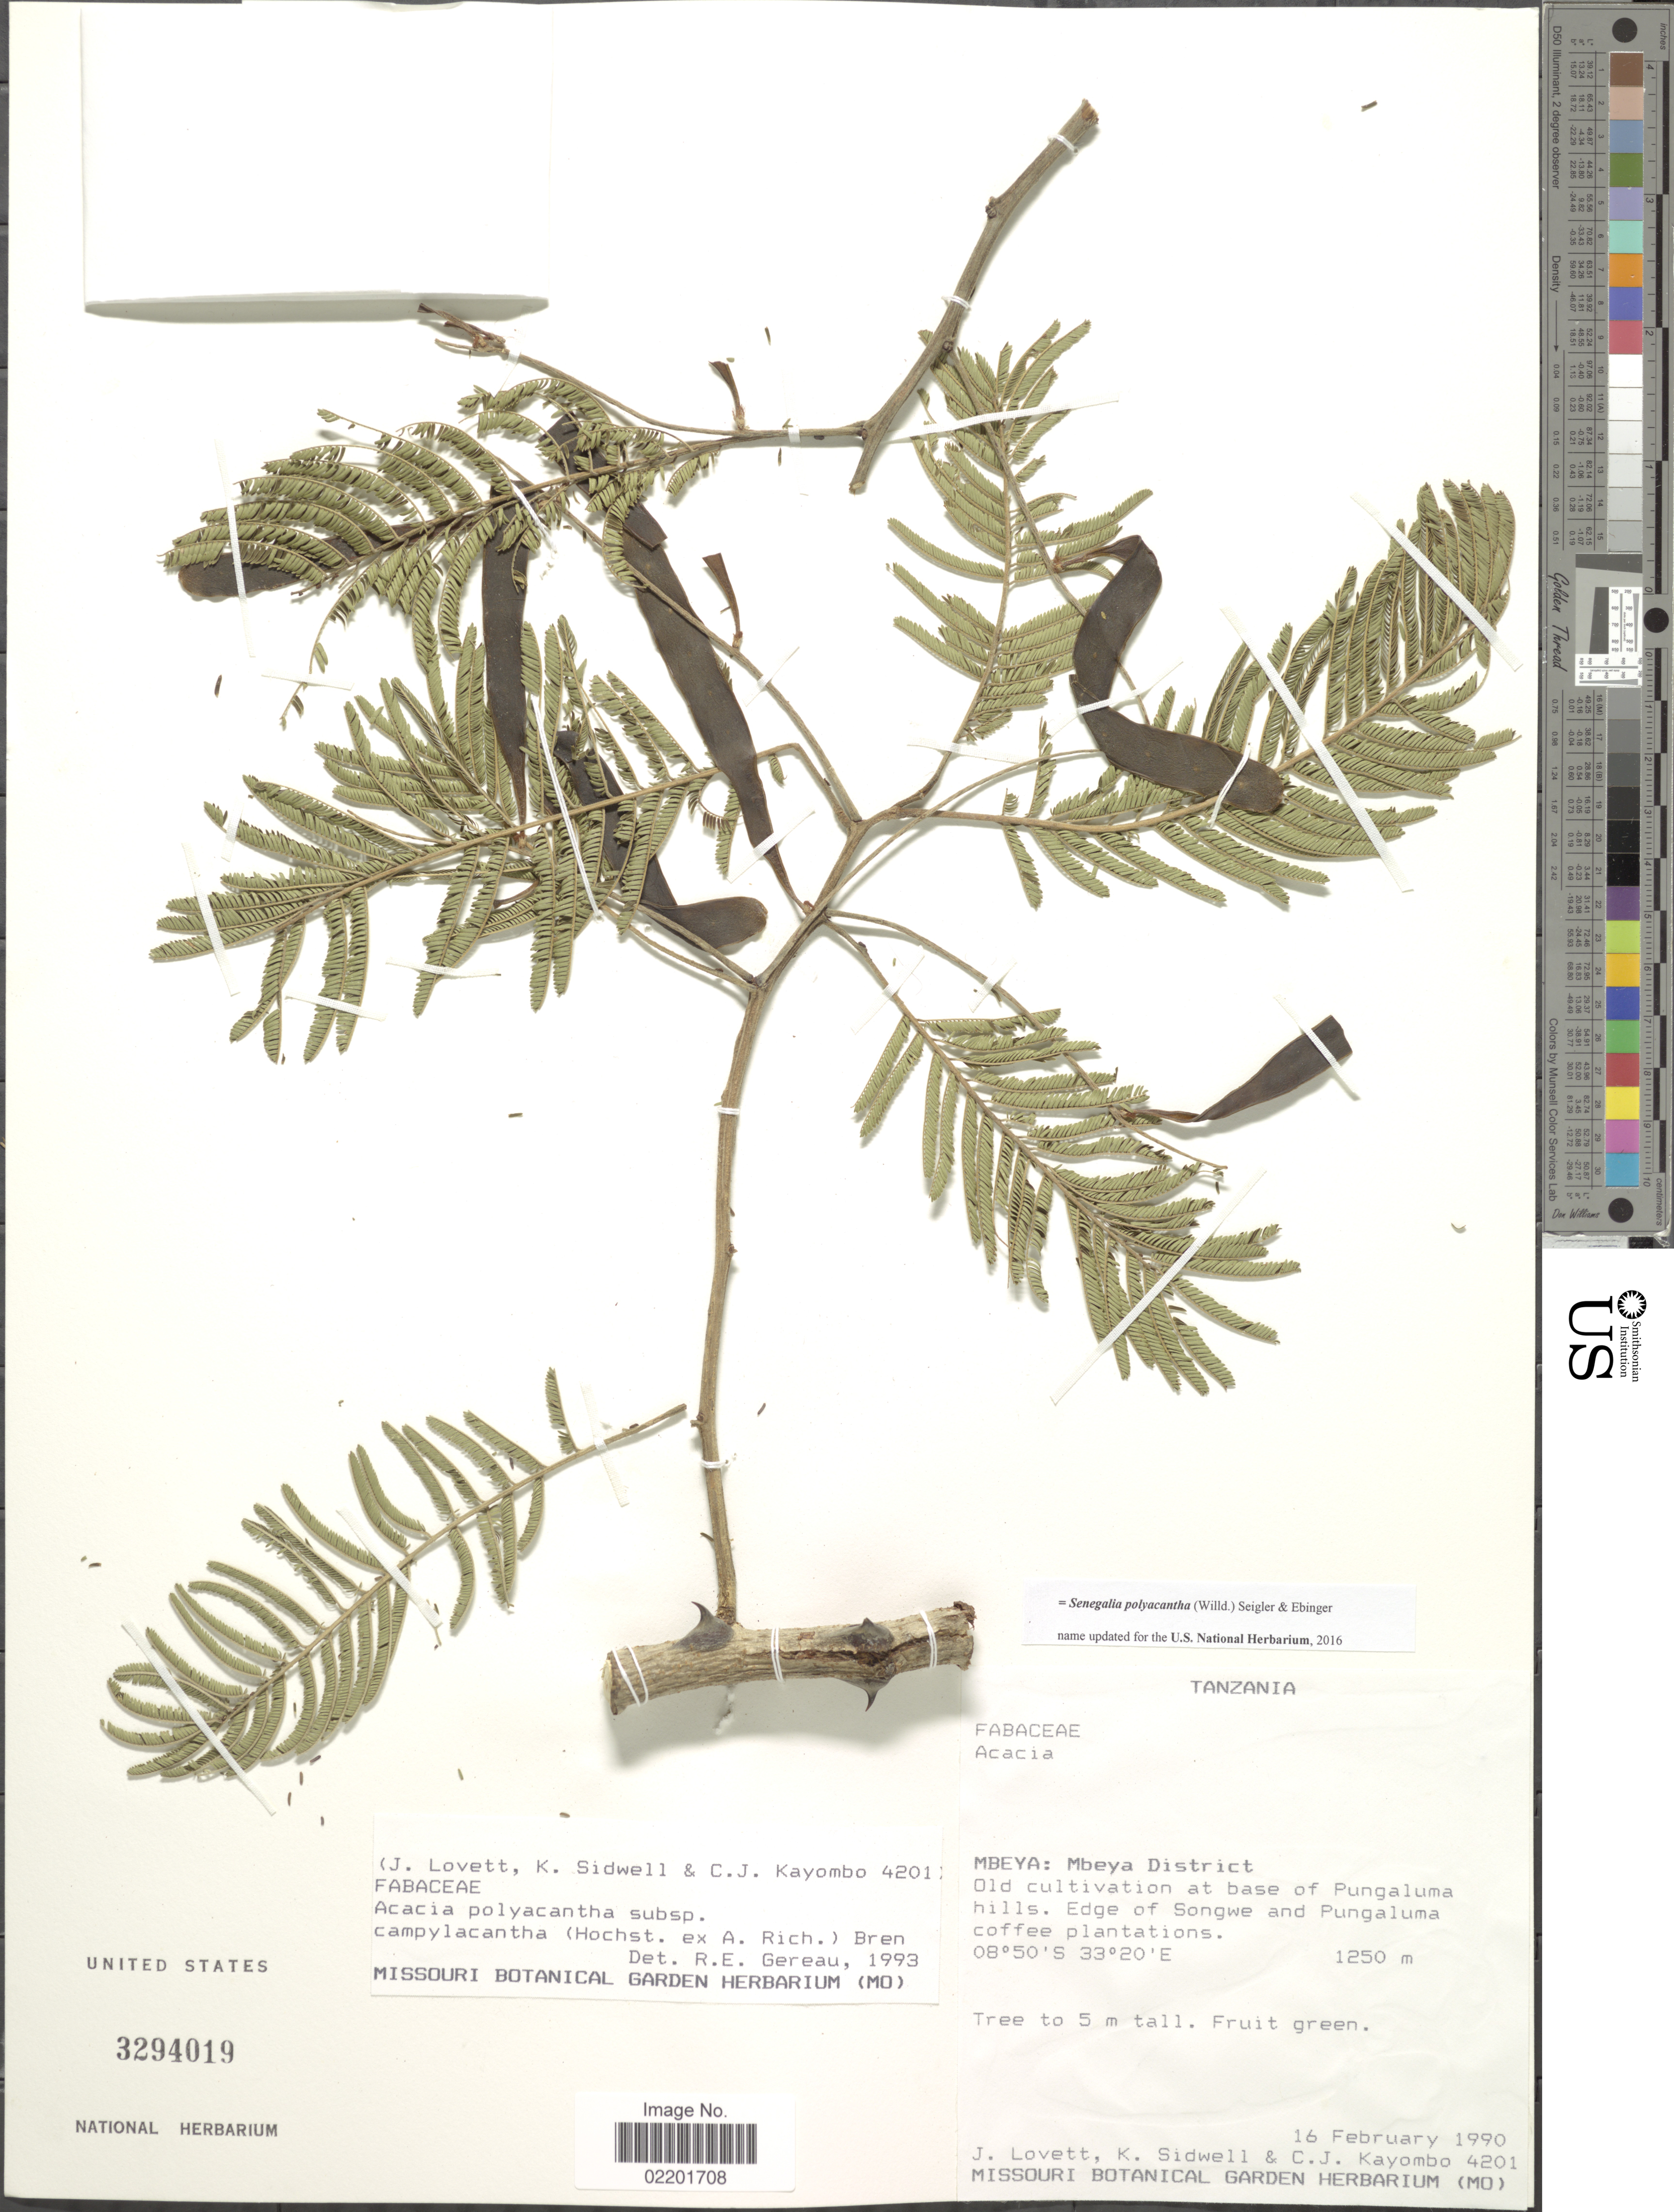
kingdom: Plantae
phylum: Tracheophyta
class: Magnoliopsida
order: Fabales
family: Fabaceae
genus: Senegalia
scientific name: Senegalia polyacantha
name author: (Willd.) Seigler & Ebinger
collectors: J. Lovett, K. Sidwell & C. Kayombo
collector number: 4201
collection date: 1990-02-16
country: Tanzania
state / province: Mbeya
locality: Mbeya District, base of Pungaluma hills, edge of Songwe and Pungaluma coffee plantations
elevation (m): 1250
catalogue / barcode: US 3294019